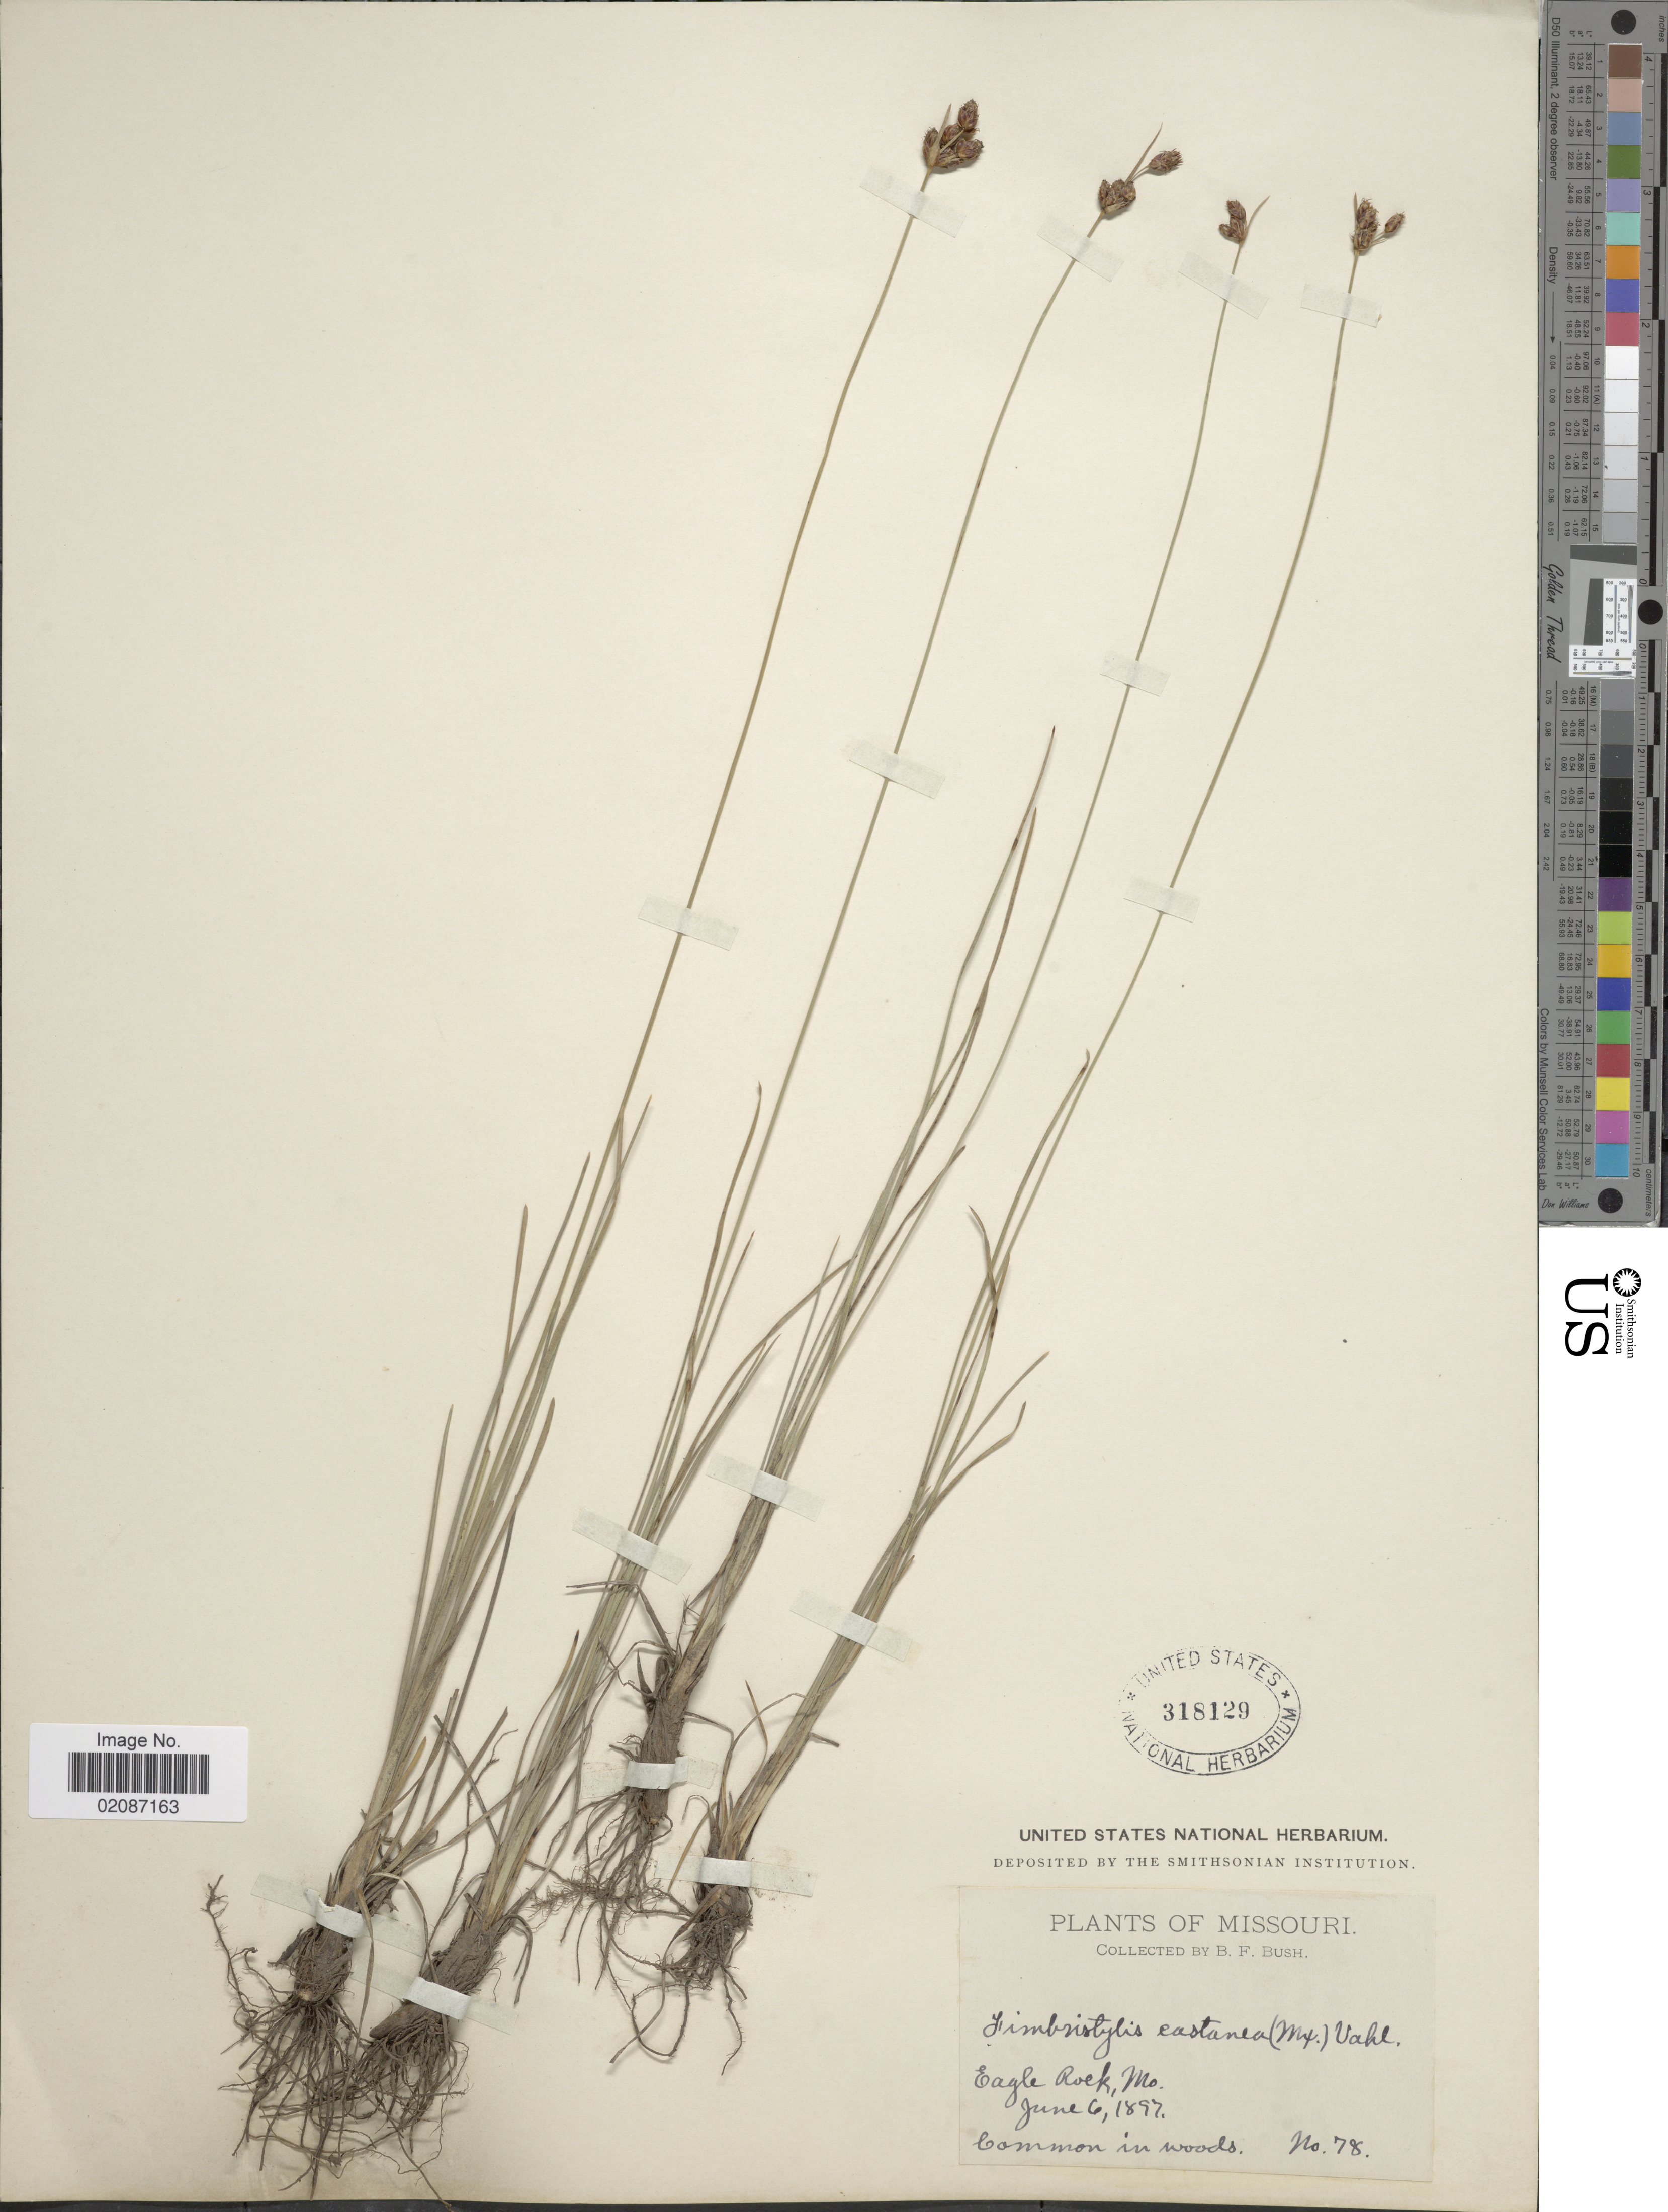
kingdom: Plantae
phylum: Tracheophyta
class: Liliopsida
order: Poales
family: Cyperaceae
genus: Fimbristylis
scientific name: Fimbristylis spadicea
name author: (L.) Vahl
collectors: B. F. Bush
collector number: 78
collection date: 1897-06-06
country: United States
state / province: Missouri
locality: Eagle Rock, Mo.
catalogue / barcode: US 318129